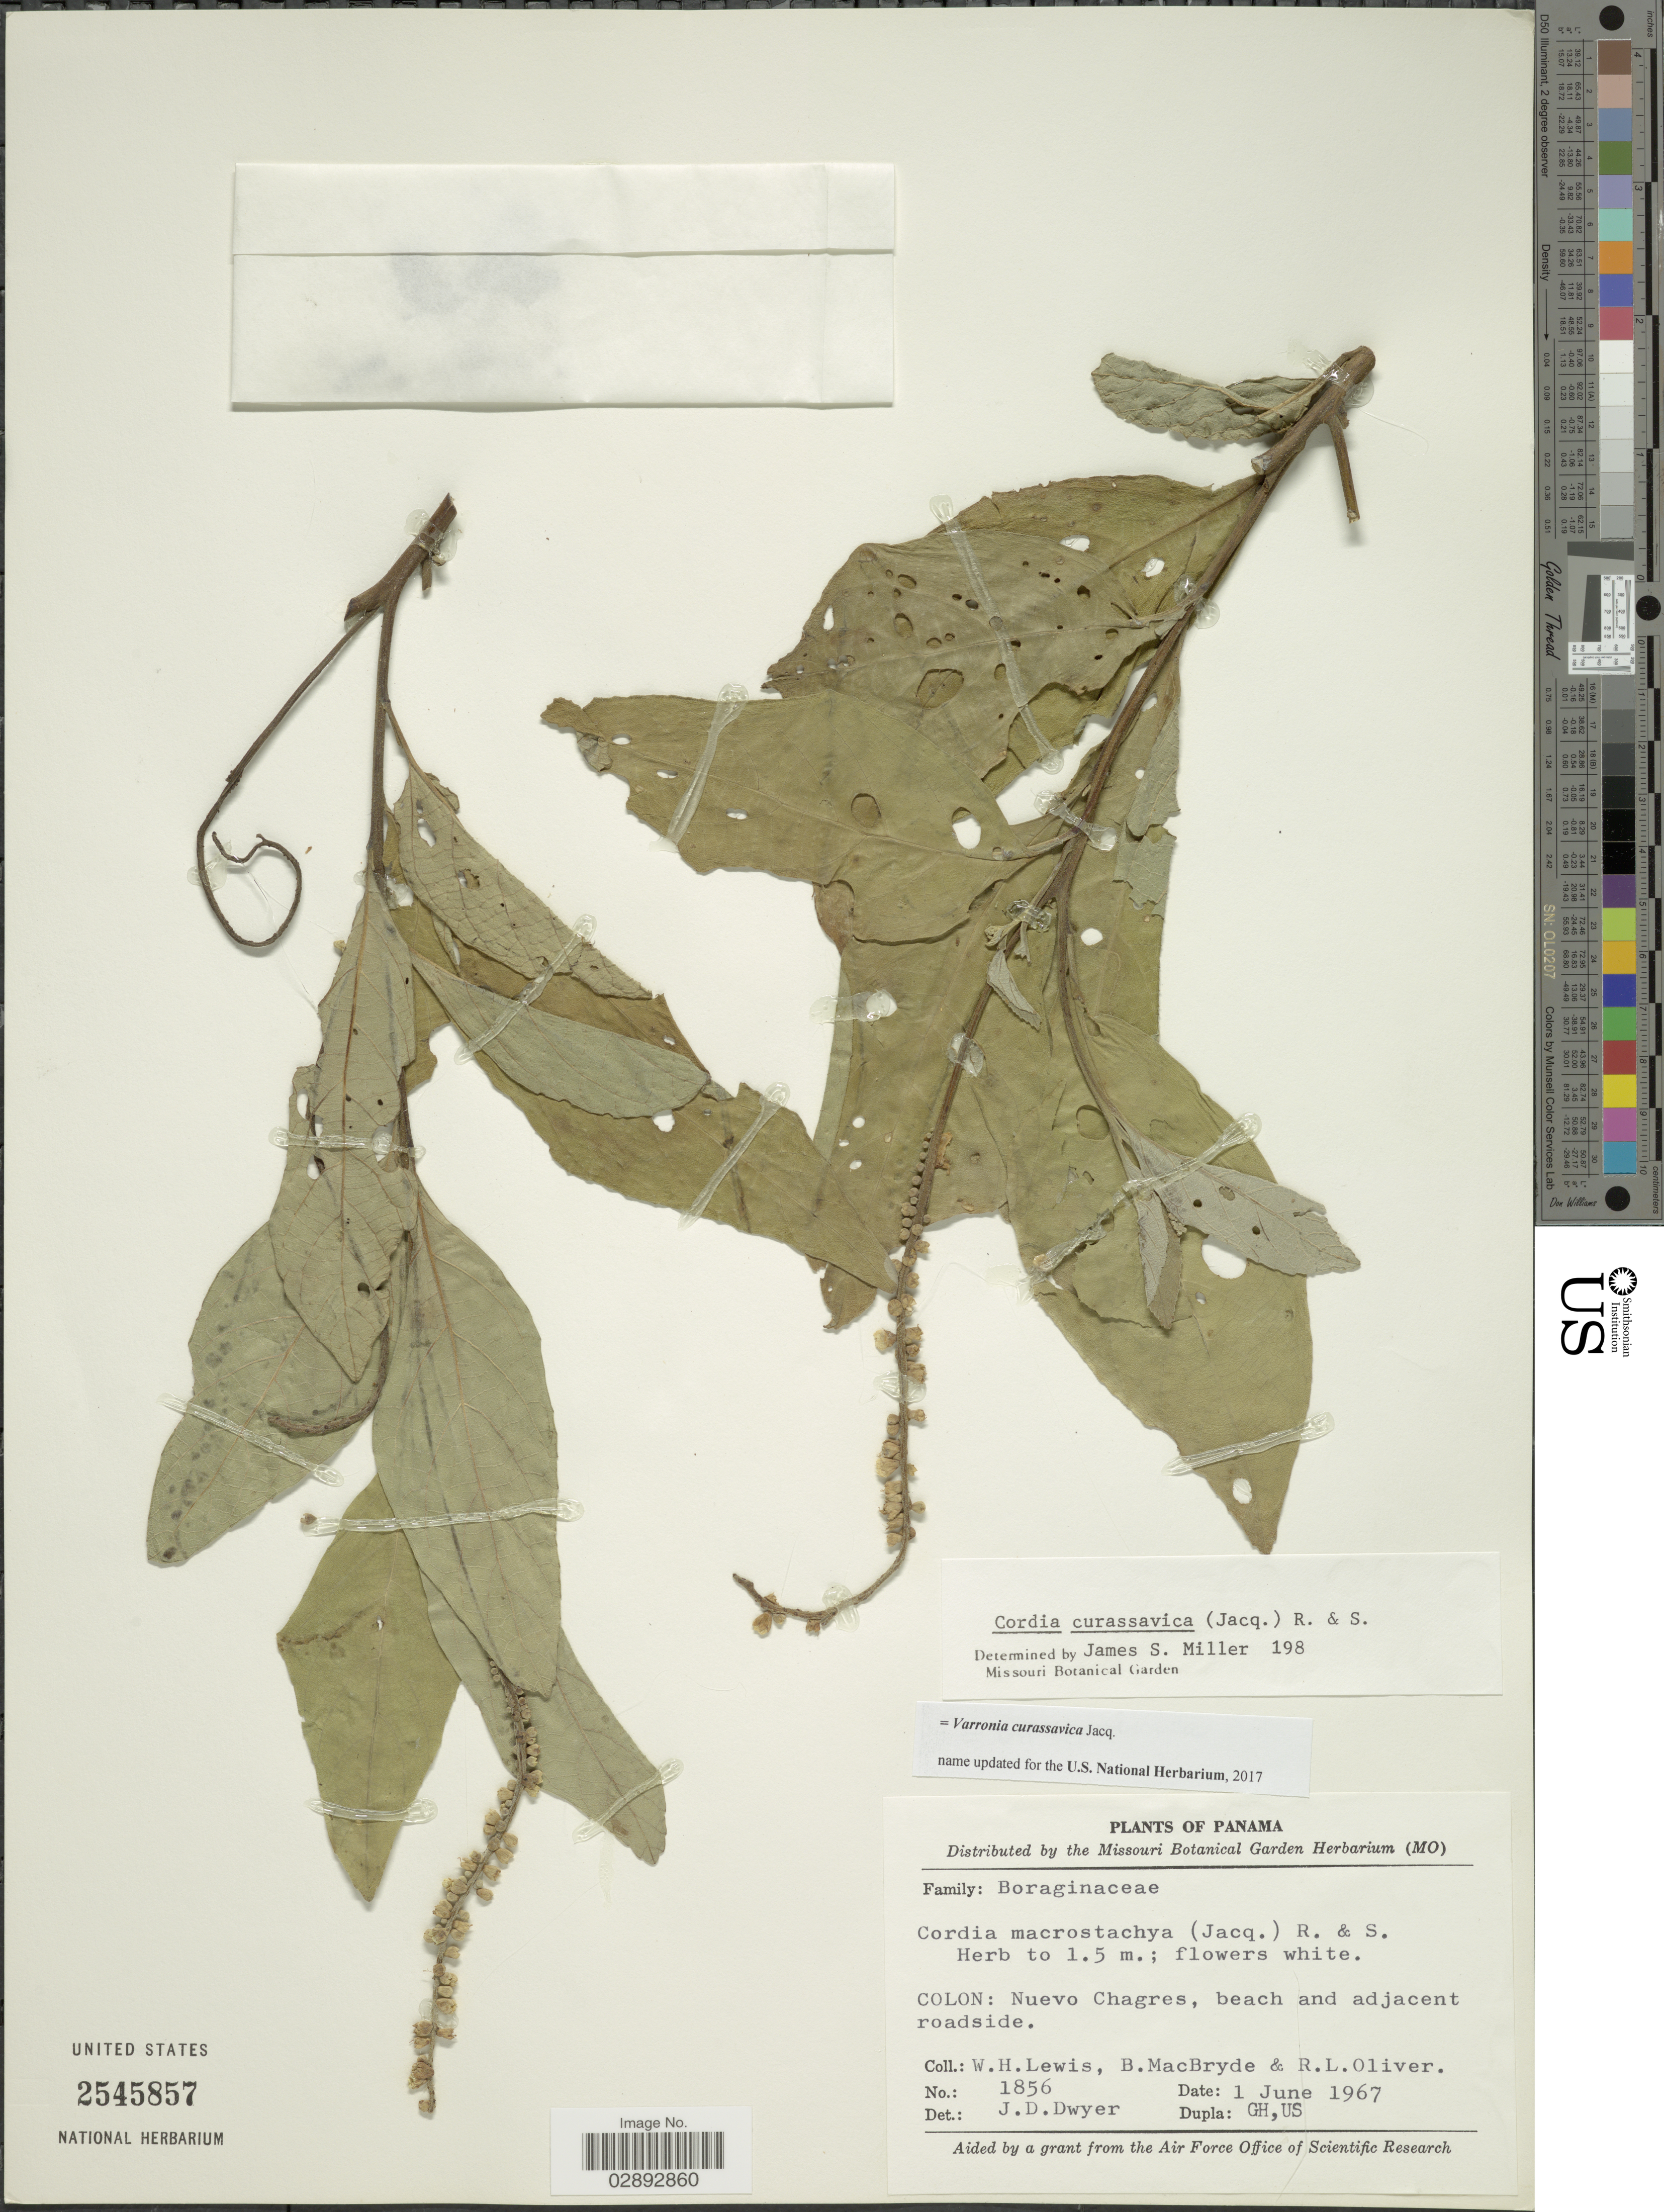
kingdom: Plantae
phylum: Tracheophyta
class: Magnoliopsida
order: Boraginales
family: Cordiaceae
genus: Varronia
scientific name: Varronia curassavica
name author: Jacq.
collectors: W. H. Lewis, B. MacBryde & R. Oliver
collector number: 1856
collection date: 1967-06-01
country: Panama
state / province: Colón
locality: Nuevo Chagres, beach and adjacent roadside.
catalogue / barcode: US 2545857